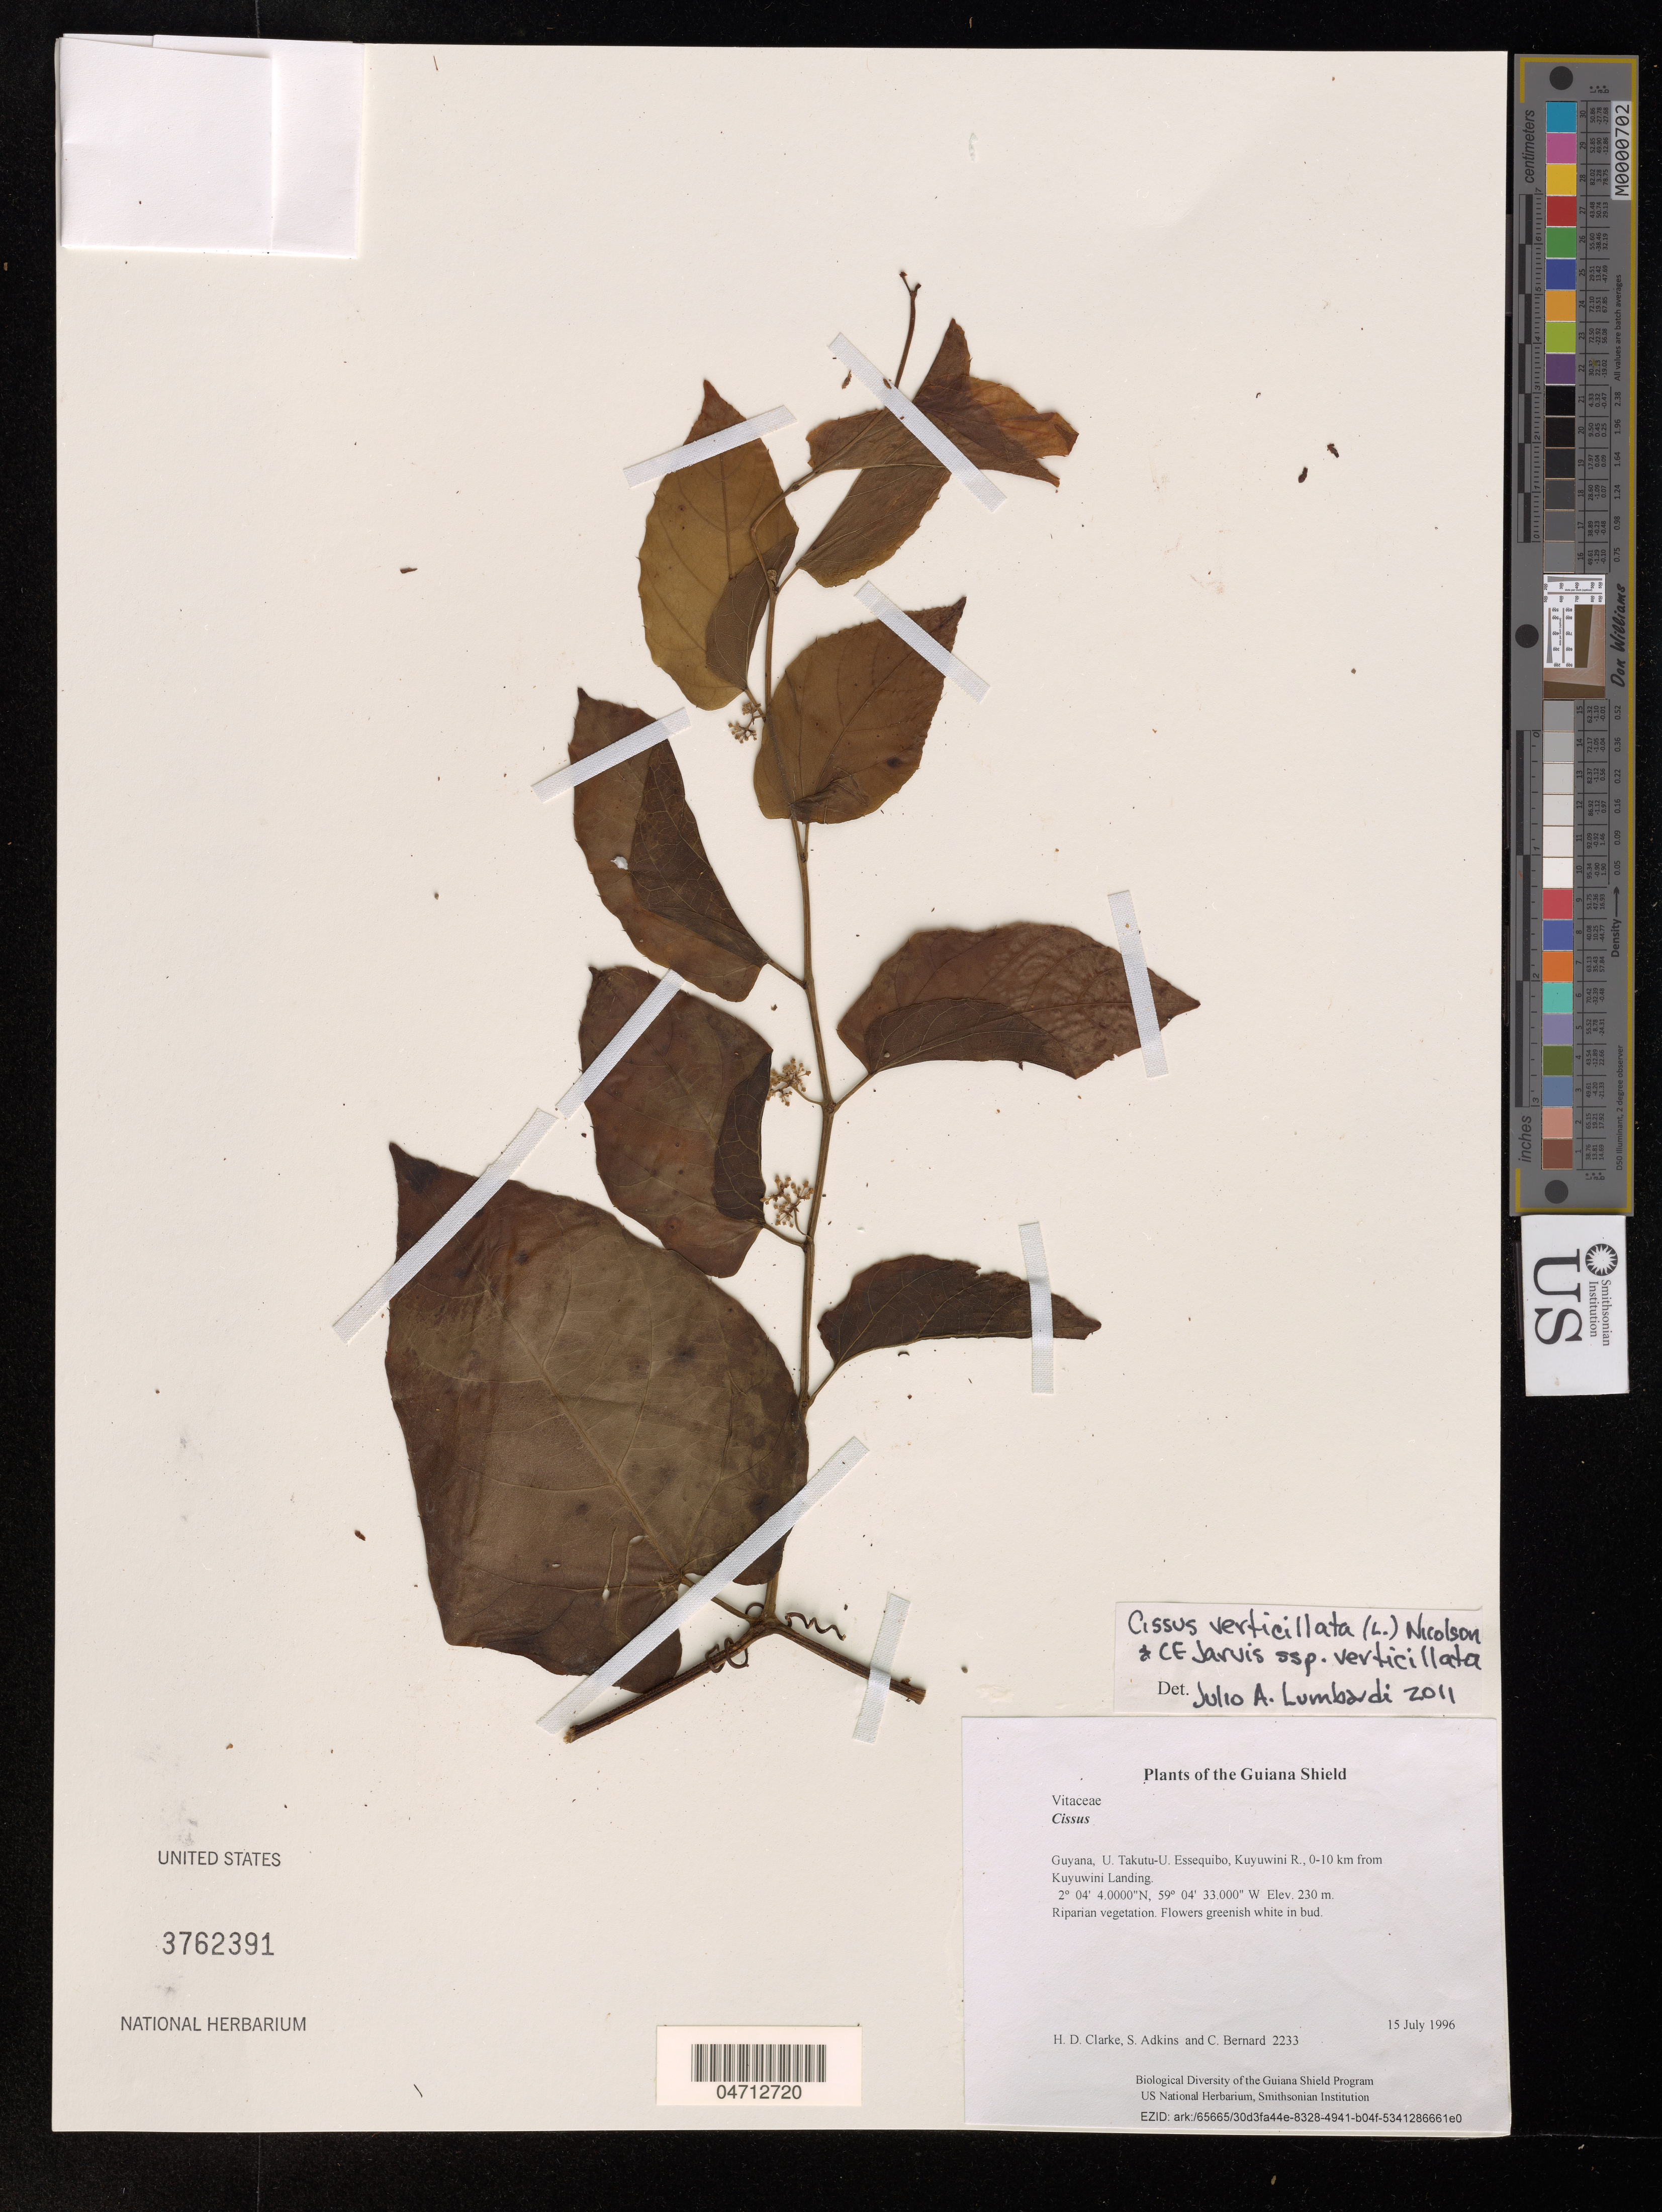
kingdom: Plantae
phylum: Tracheophyta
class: Magnoliopsida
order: Vitales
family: Vitaceae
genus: Cissus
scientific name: Cissus verticillata subsp. verticillata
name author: (L.) Nicolson & C.E. Jarvis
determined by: Lombardi, Julio A.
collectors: H. D. Clarke, S. Adkins & C. Bernard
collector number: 2233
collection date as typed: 15 July 1996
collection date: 1996-07-15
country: Guyana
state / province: U. Takutu-U. Essequibo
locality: Kuyuwini R., 0-10 km from Kuyuwini Landing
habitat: Riparian vegetation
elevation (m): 230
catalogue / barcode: US 3762391